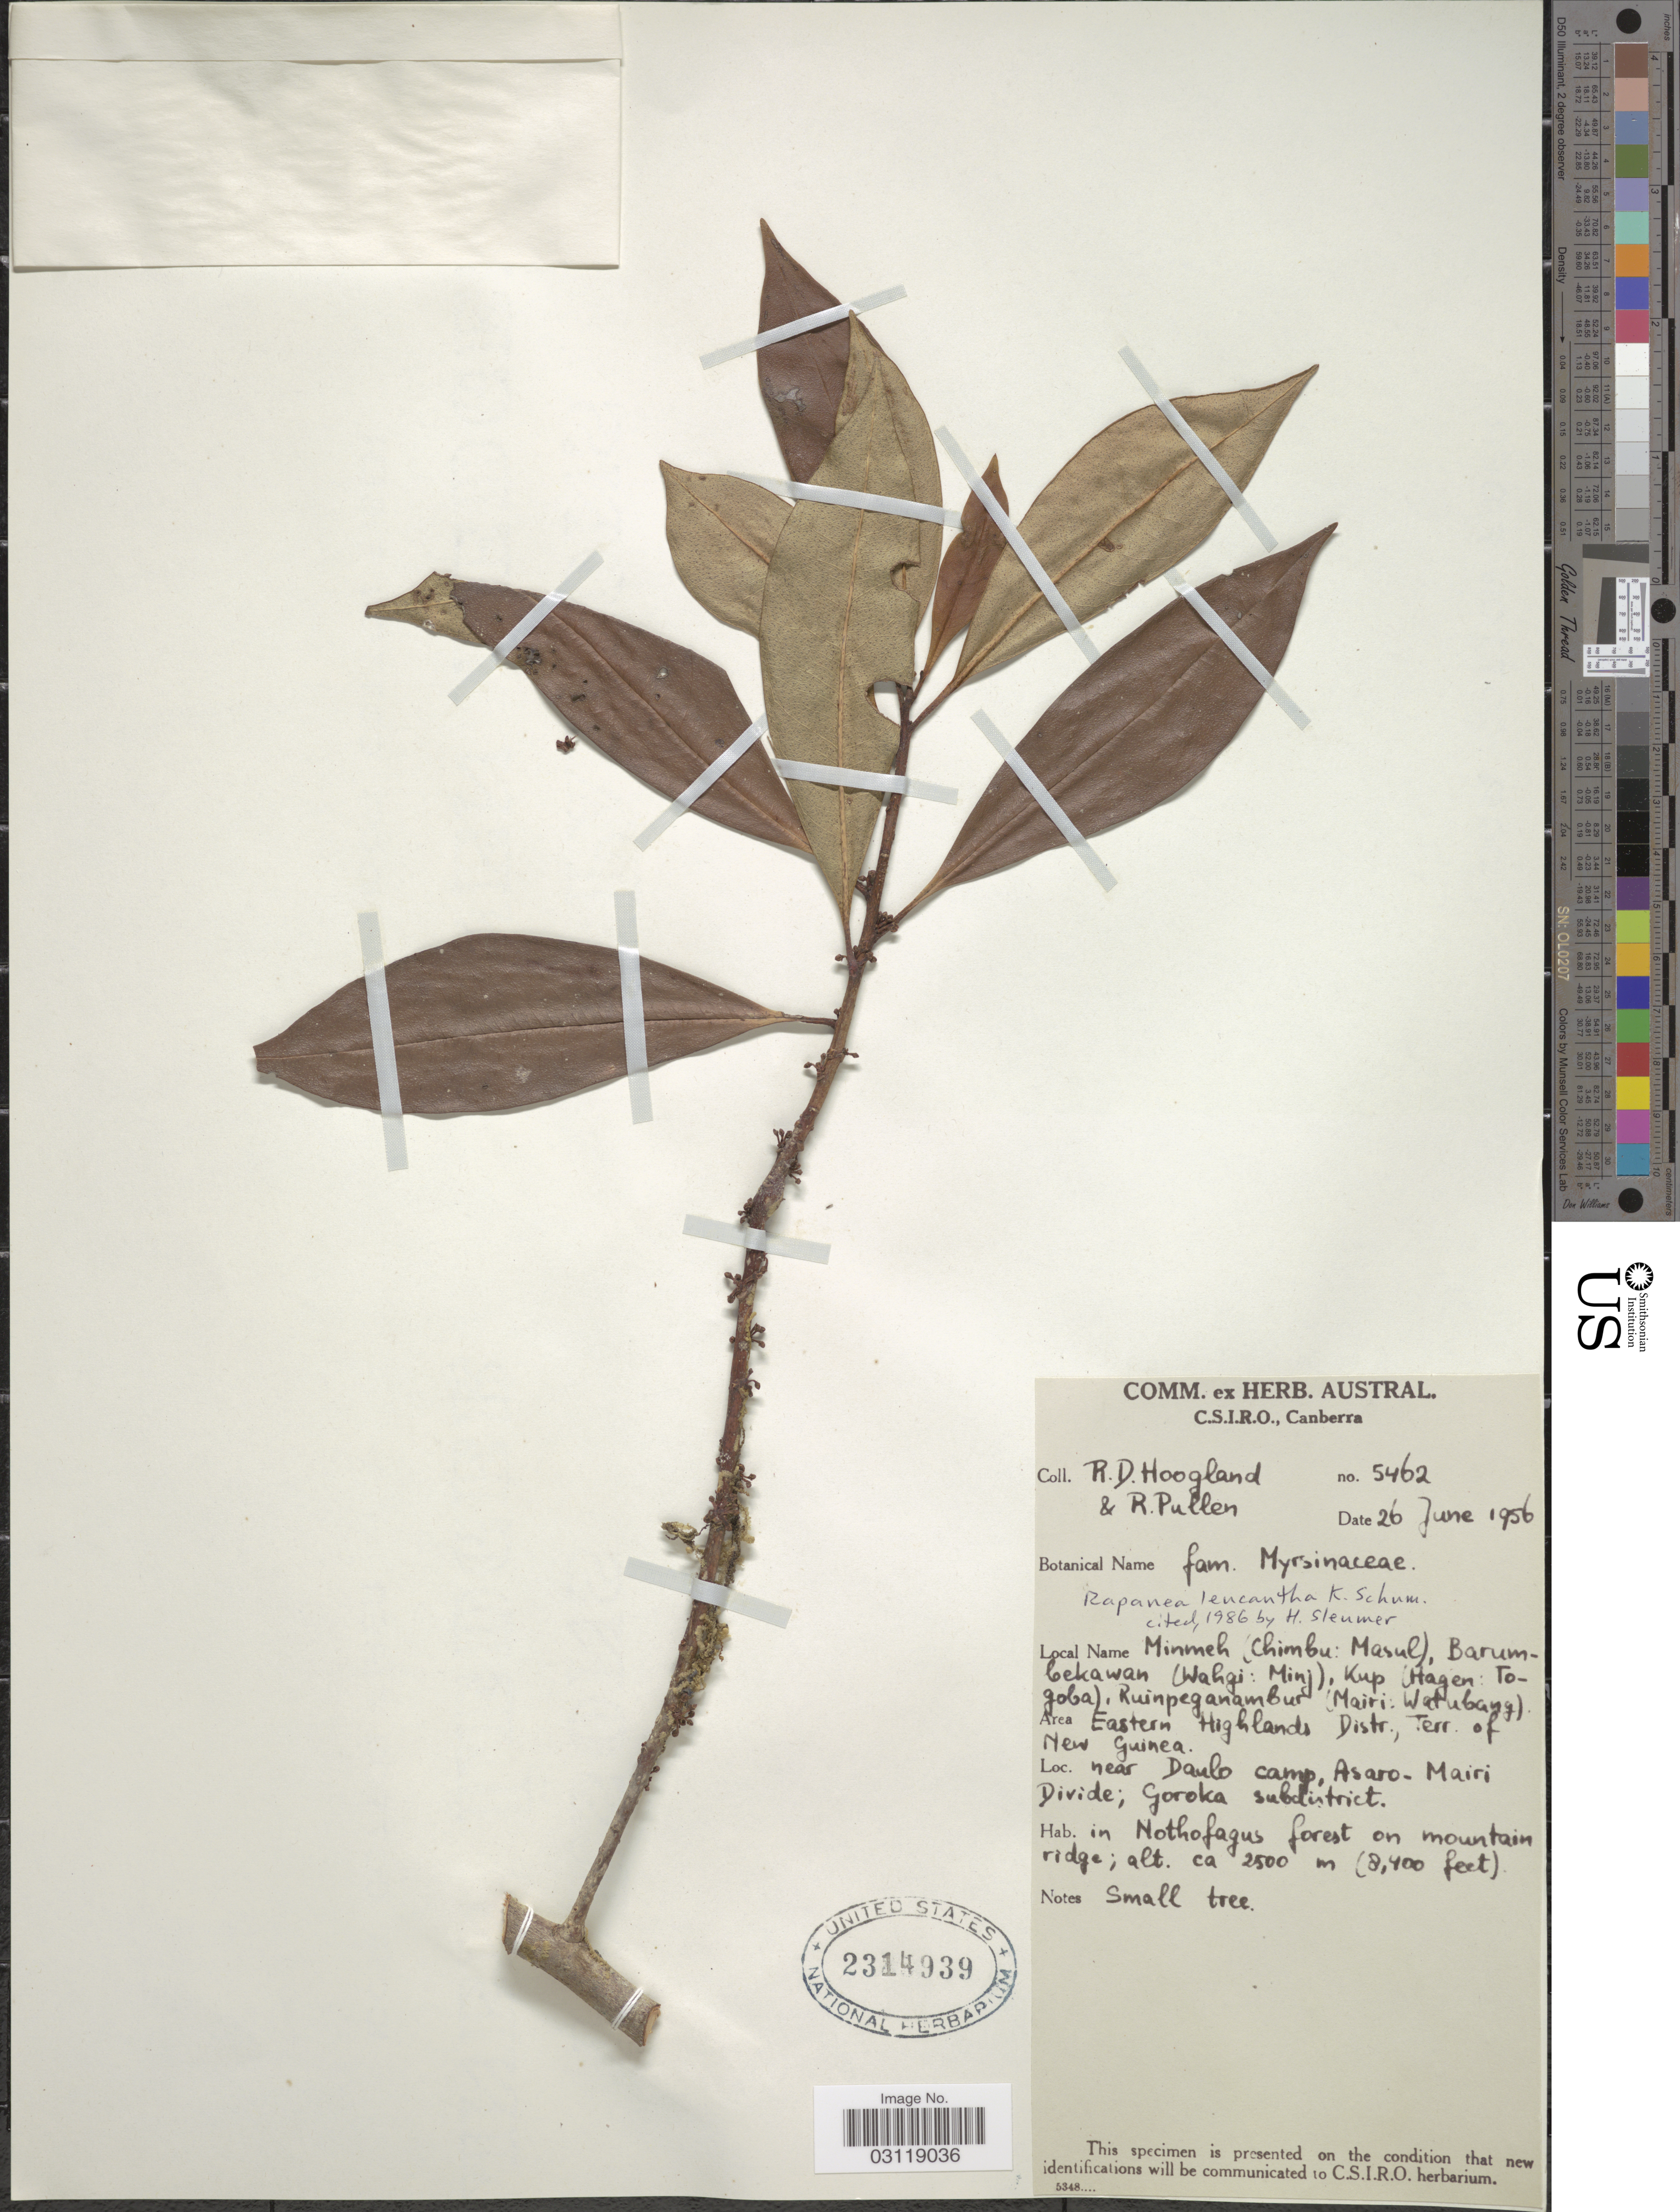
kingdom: Plantae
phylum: Tracheophyta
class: Magnoliopsida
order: Ericales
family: Primulaceae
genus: Rapanea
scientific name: Rapanea leucantha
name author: K. Schum.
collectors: R. D. Hoogland & R. Pullen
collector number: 5462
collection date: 1956-06-26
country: Papua New Guinea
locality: Eastern Highlands Distr., Terr. of New Guinea. Near Daulo camp, Asaro - Mairi Divide; Goroka subdistrict.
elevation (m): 2500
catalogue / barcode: US 2314939